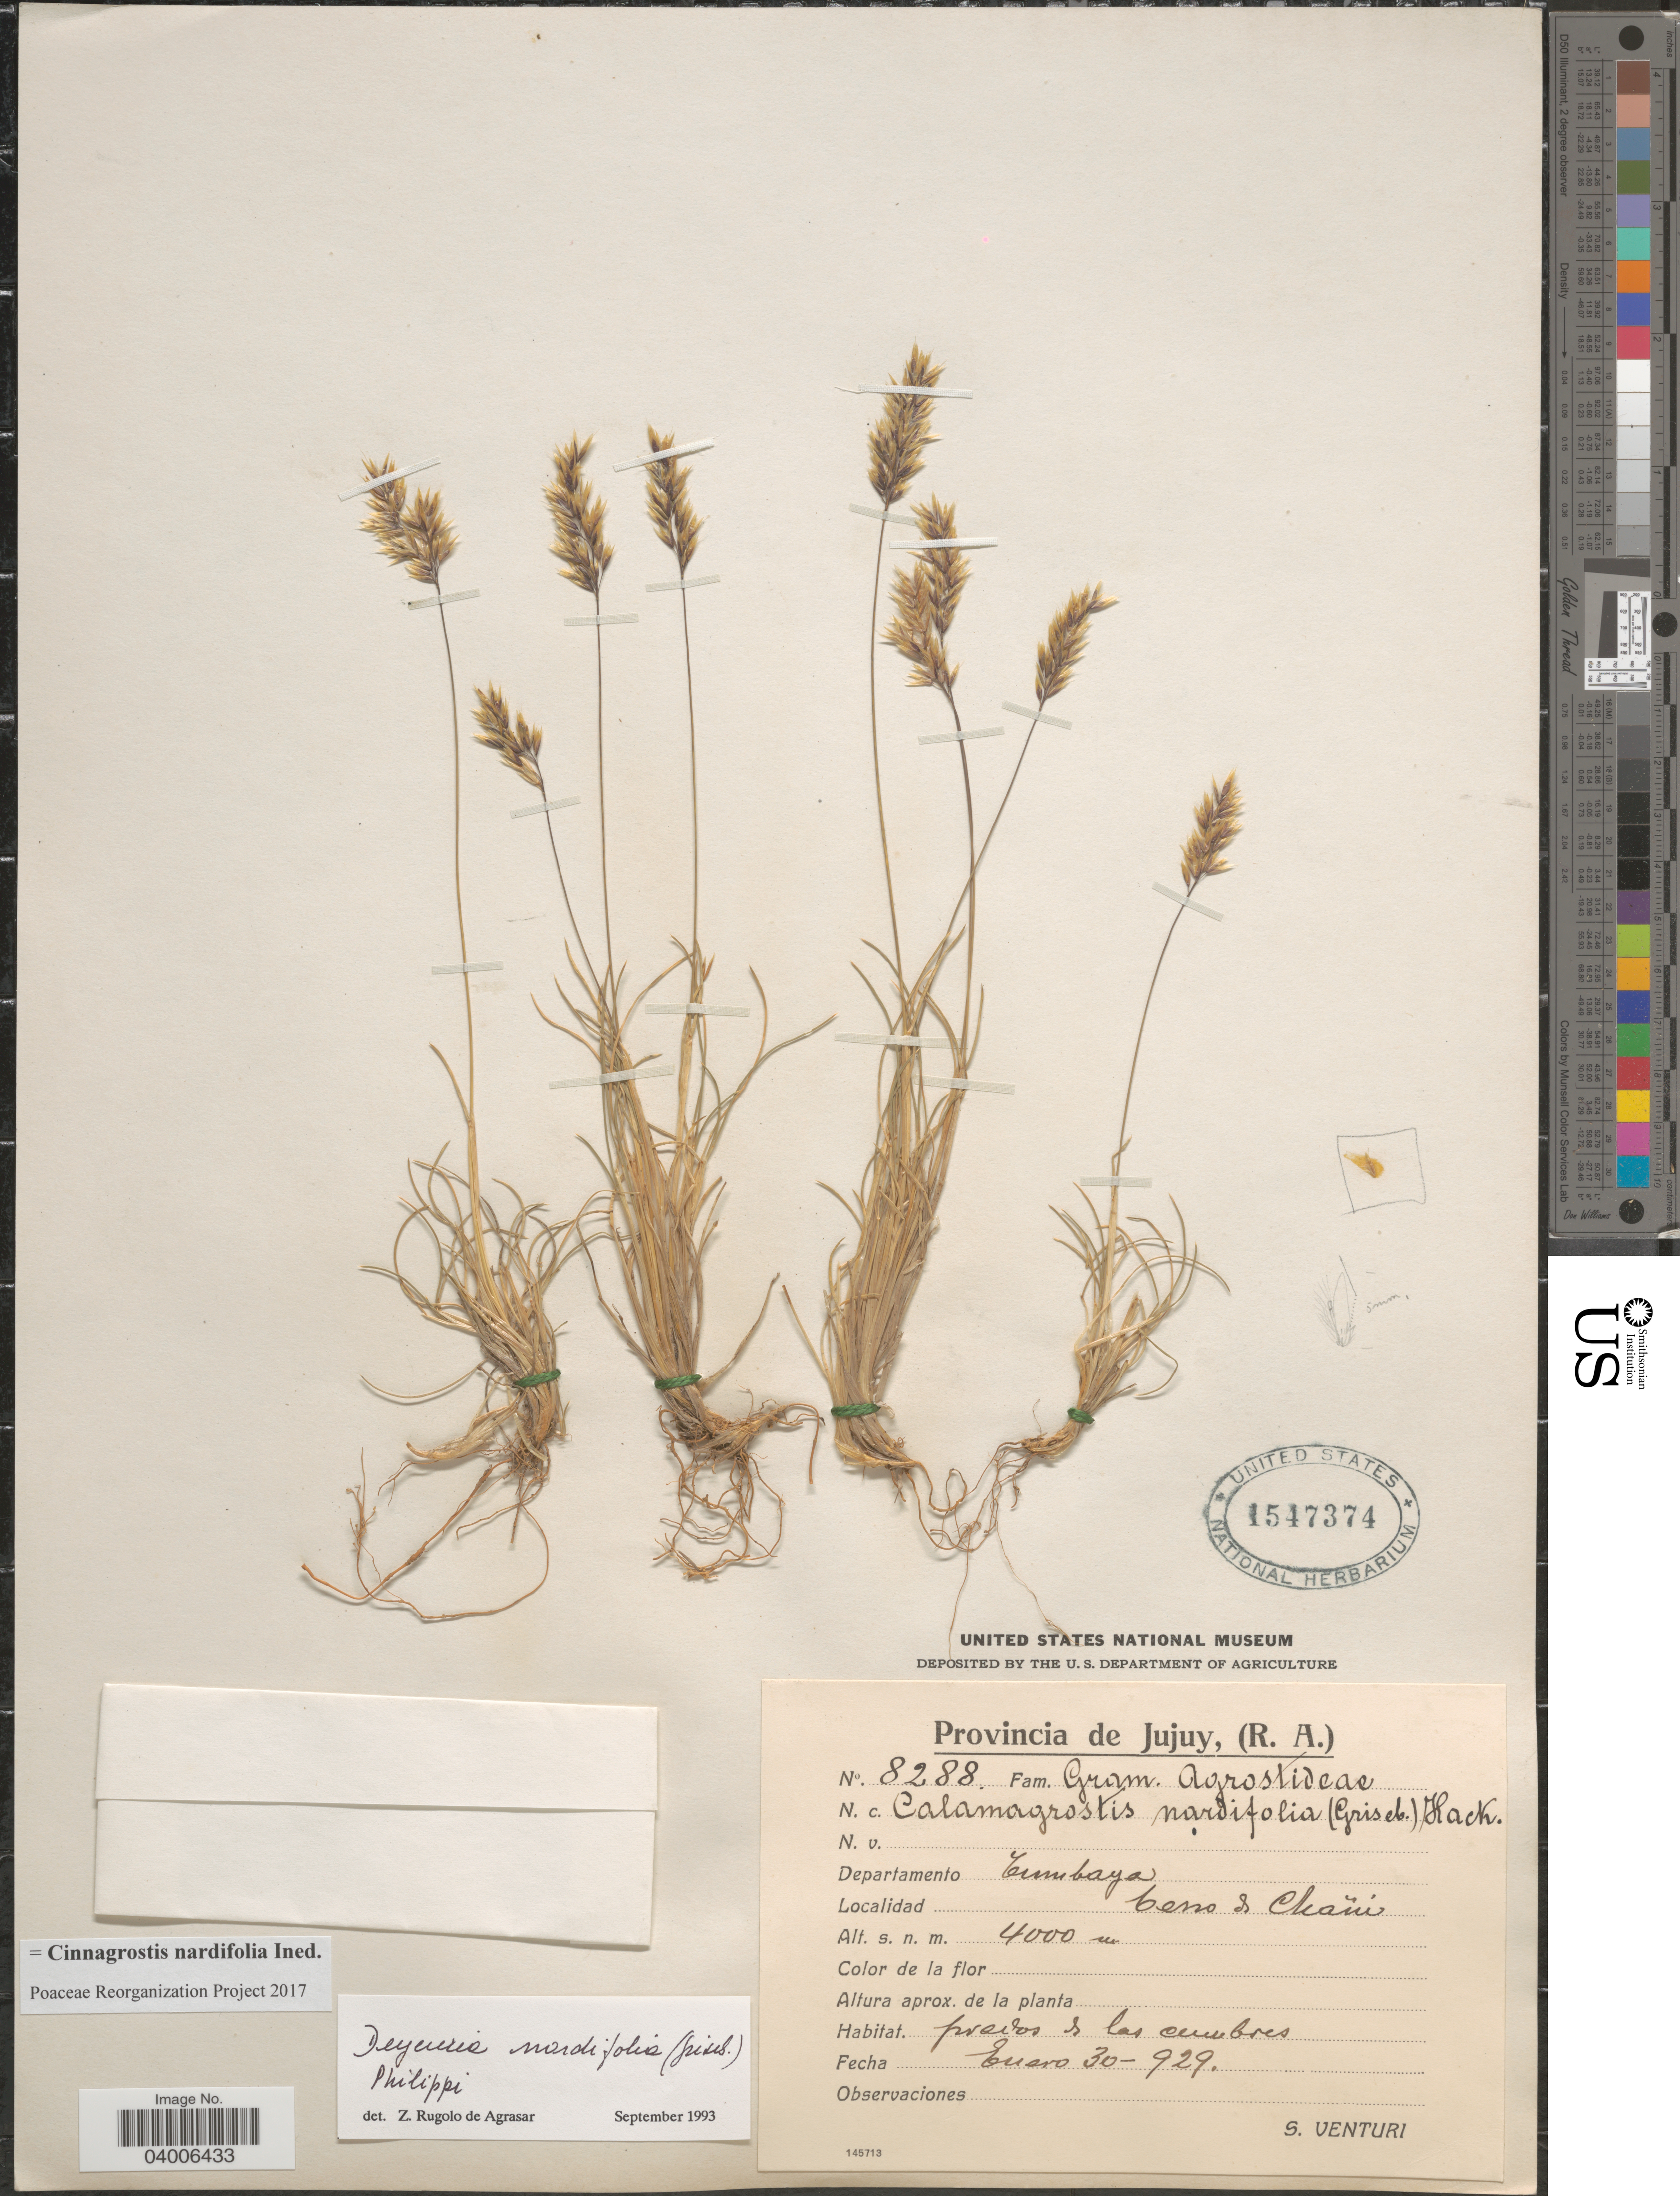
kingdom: Plantae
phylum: Tracheophyta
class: Liliopsida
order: Poales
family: Poaceae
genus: Cinnagrostis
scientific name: Cinnagrostis velutina var. nardifolia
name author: (Griseb.) P.M. Peterson et al.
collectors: S. Venturi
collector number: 8288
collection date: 1929-01-30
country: Argentina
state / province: Jujuy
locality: Departamento Tumbaya. Cerro de Chañi.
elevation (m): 4000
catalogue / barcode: US 1547374